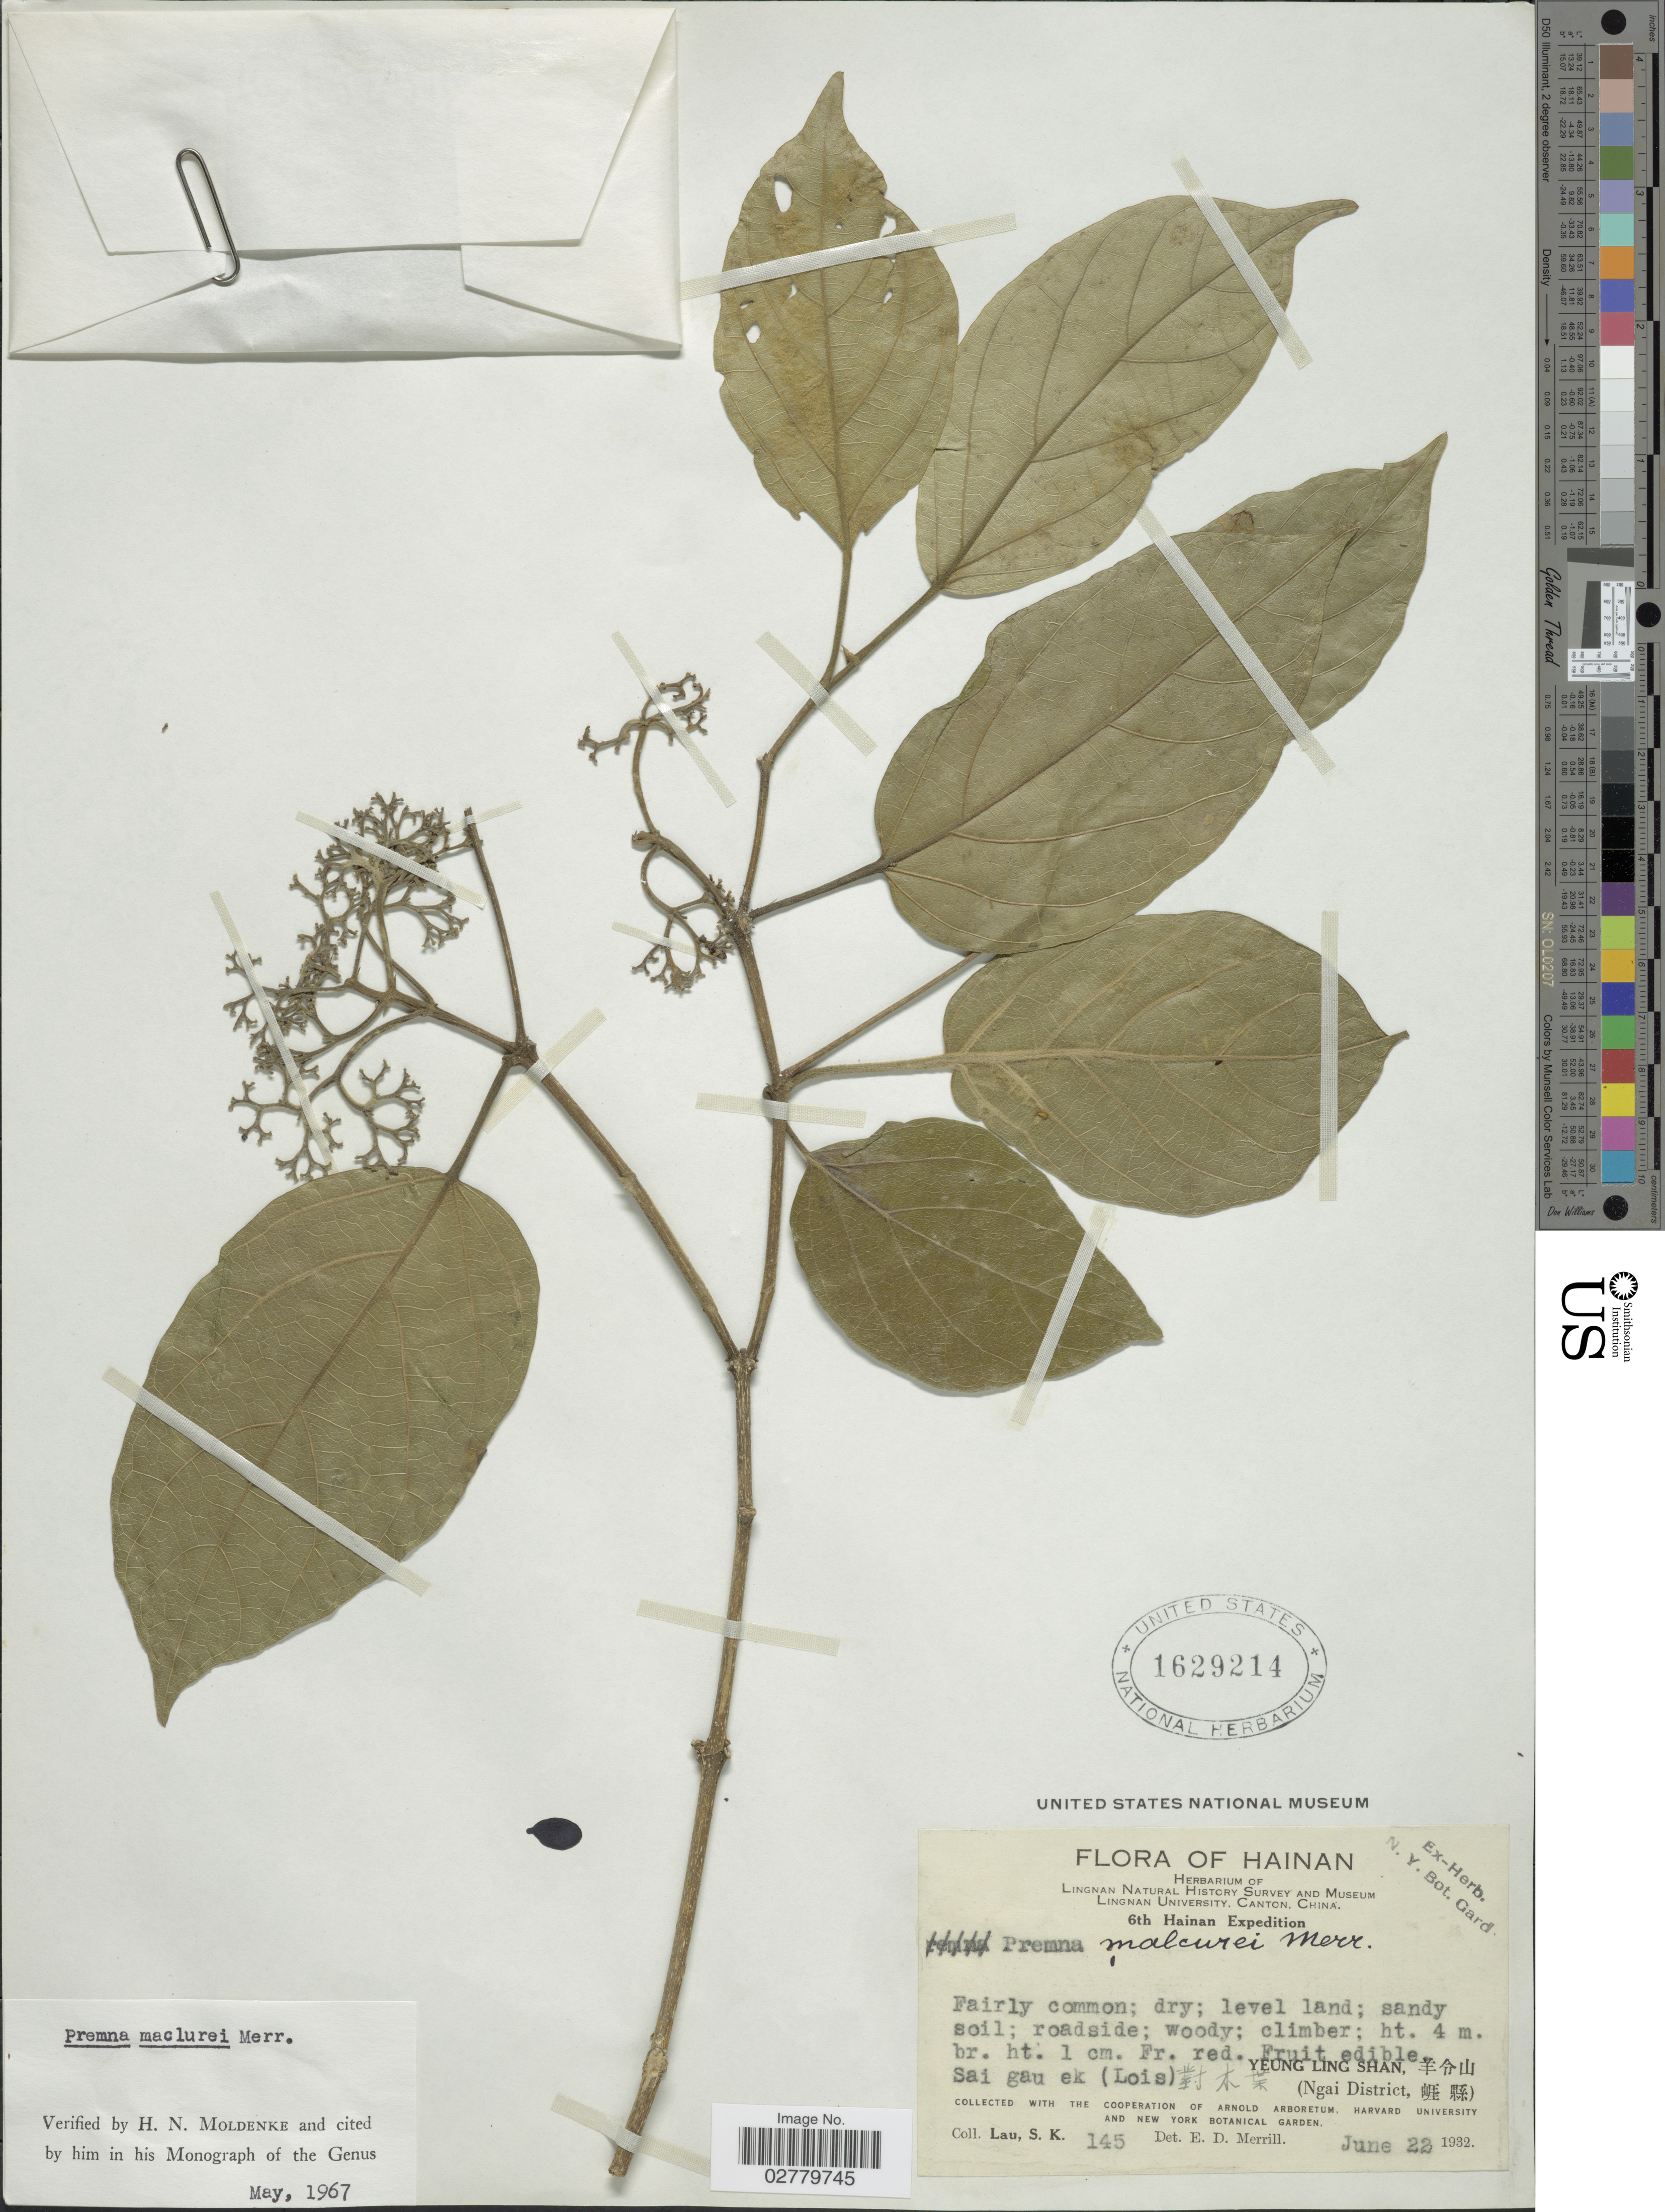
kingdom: Plantae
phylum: Tracheophyta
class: Magnoliopsida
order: Lamiales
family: Lamiaceae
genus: Premna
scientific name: Premna maclurei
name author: Merr.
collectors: S. K. Lau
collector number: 145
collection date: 1932-06-22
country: China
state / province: Hainan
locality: Sai gau ek (Lois). Yeung Ling Shan. (Ngai District).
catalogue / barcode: US 1629214